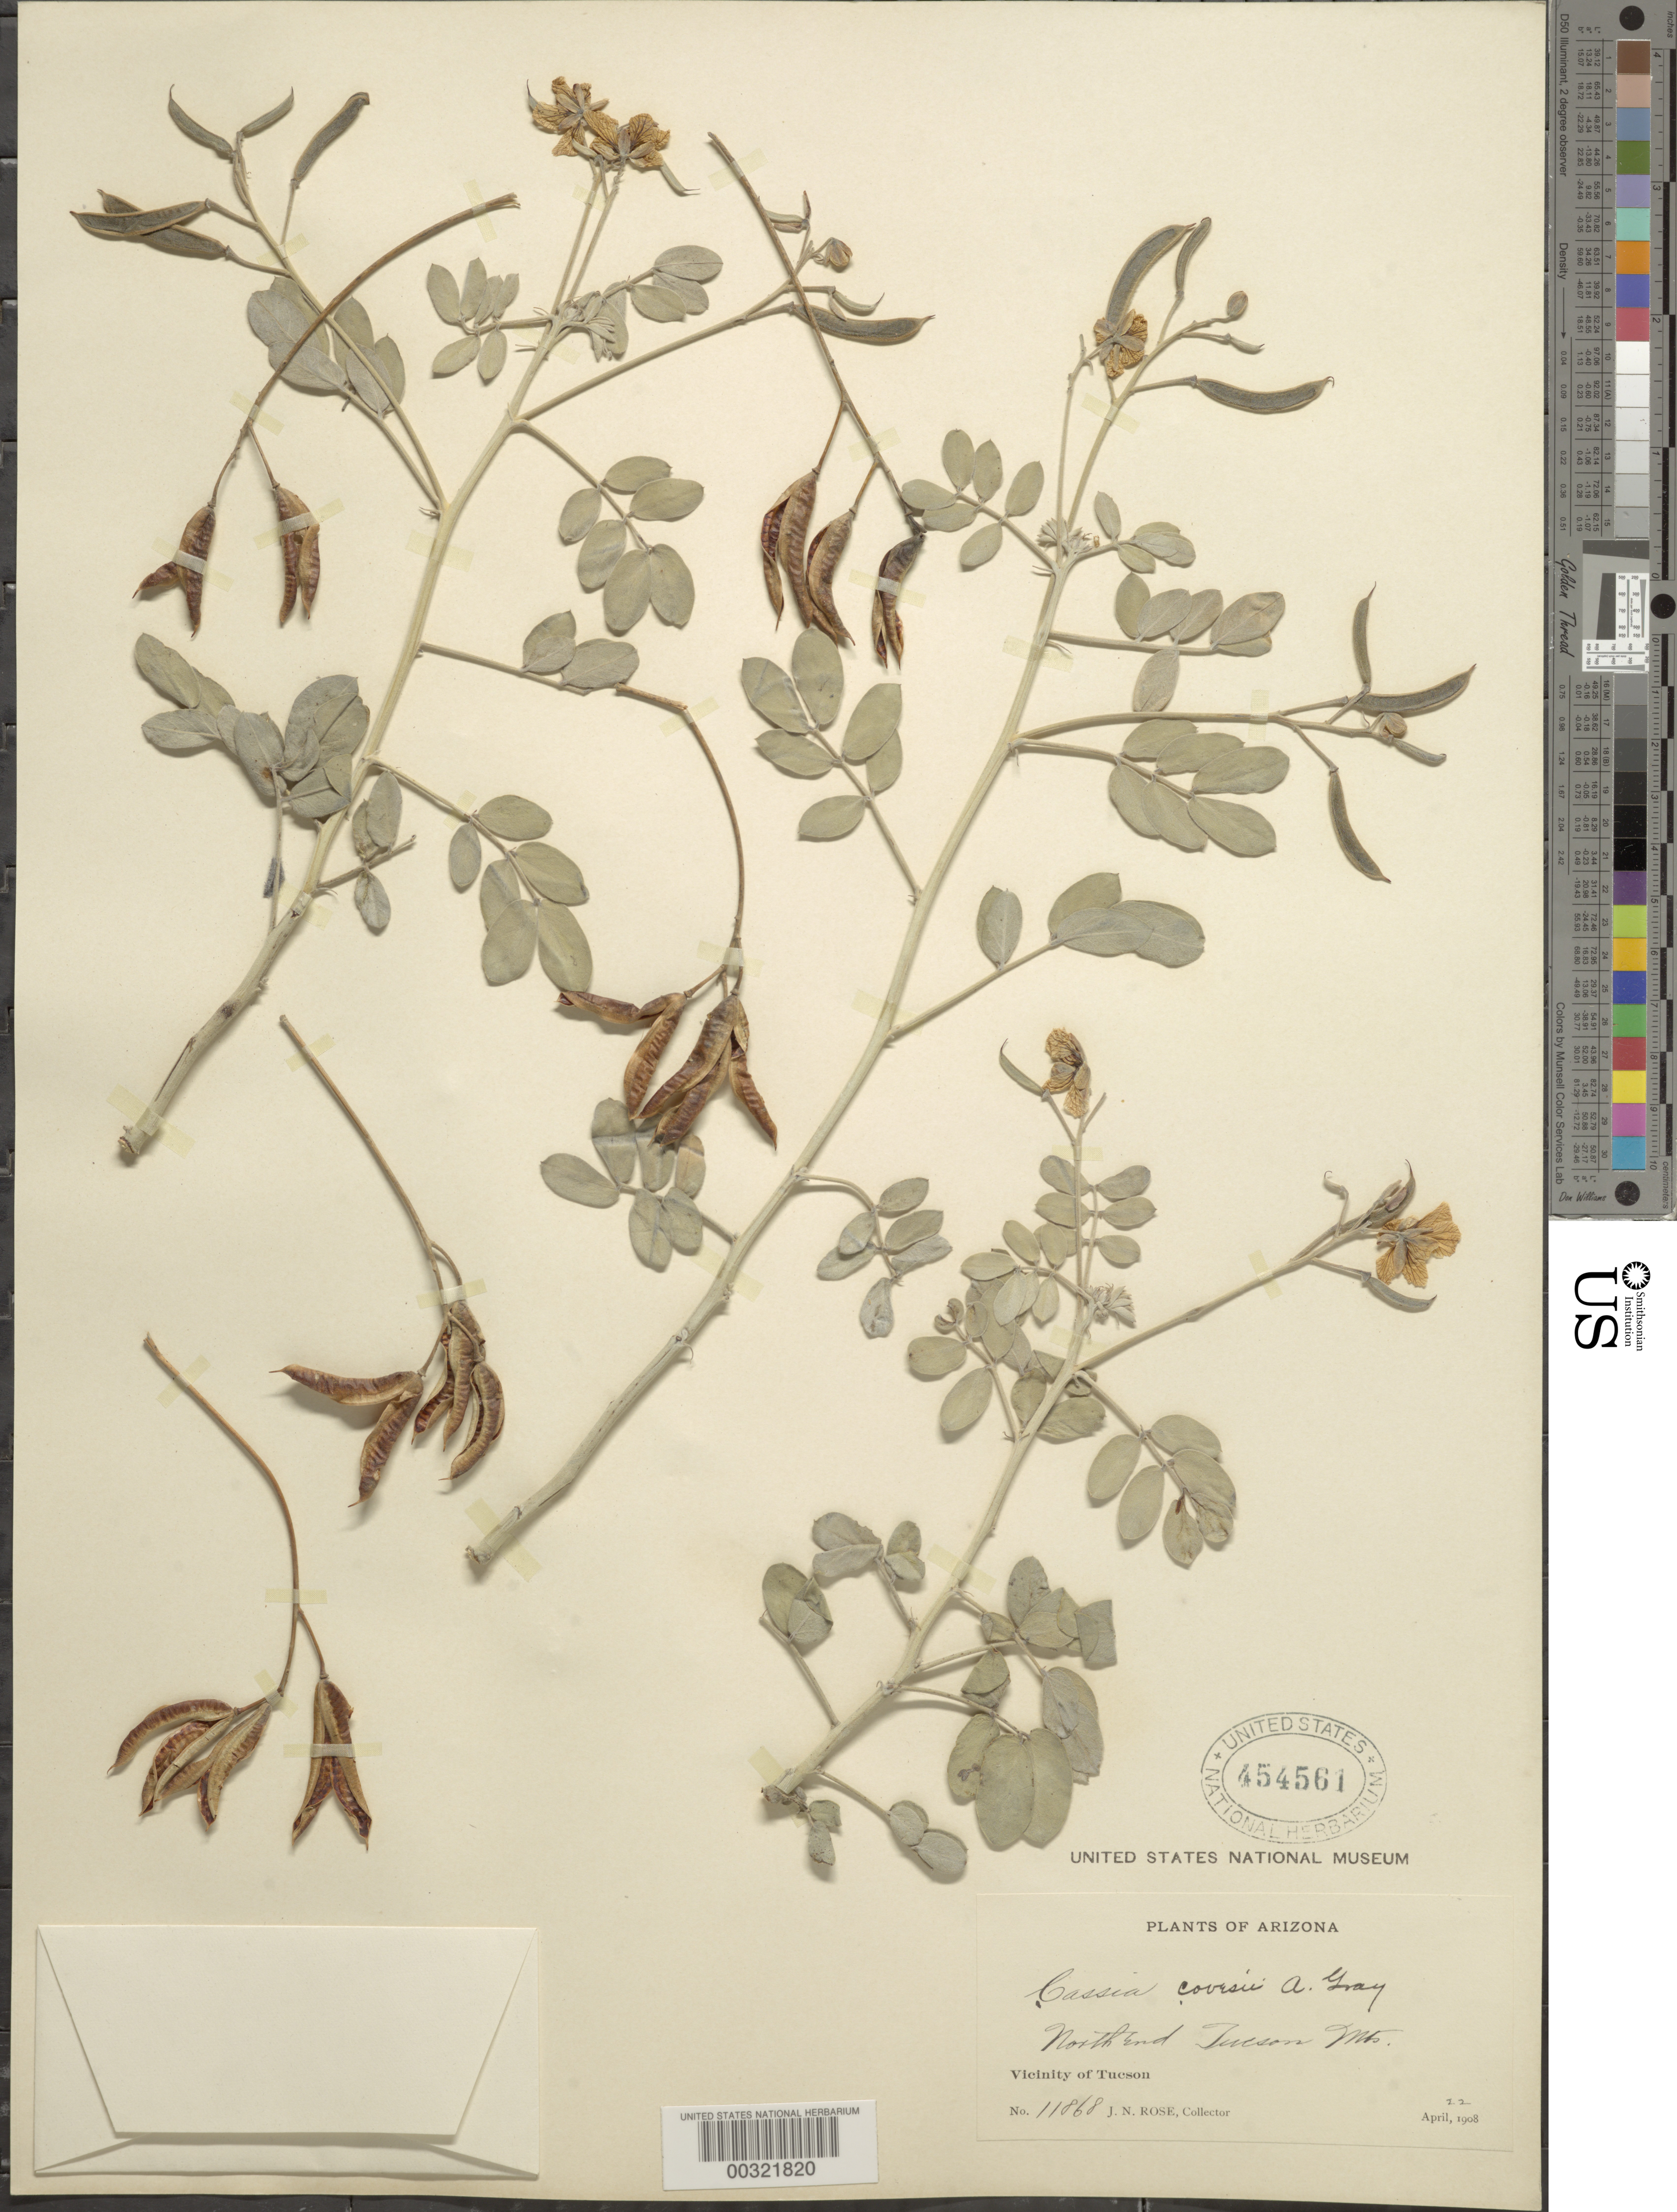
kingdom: Plantae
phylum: Tracheophyta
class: Magnoliopsida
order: Fabales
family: Fabaceae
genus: Senna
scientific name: Senna covesii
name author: (A. Gray) H.S. Irwin & Barneby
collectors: J. N. Rose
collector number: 11868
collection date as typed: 22 Apr 1908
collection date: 1908-04-22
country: United States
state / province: Arizona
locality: N end tucson mts., vicinity of tucson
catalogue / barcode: US 454561